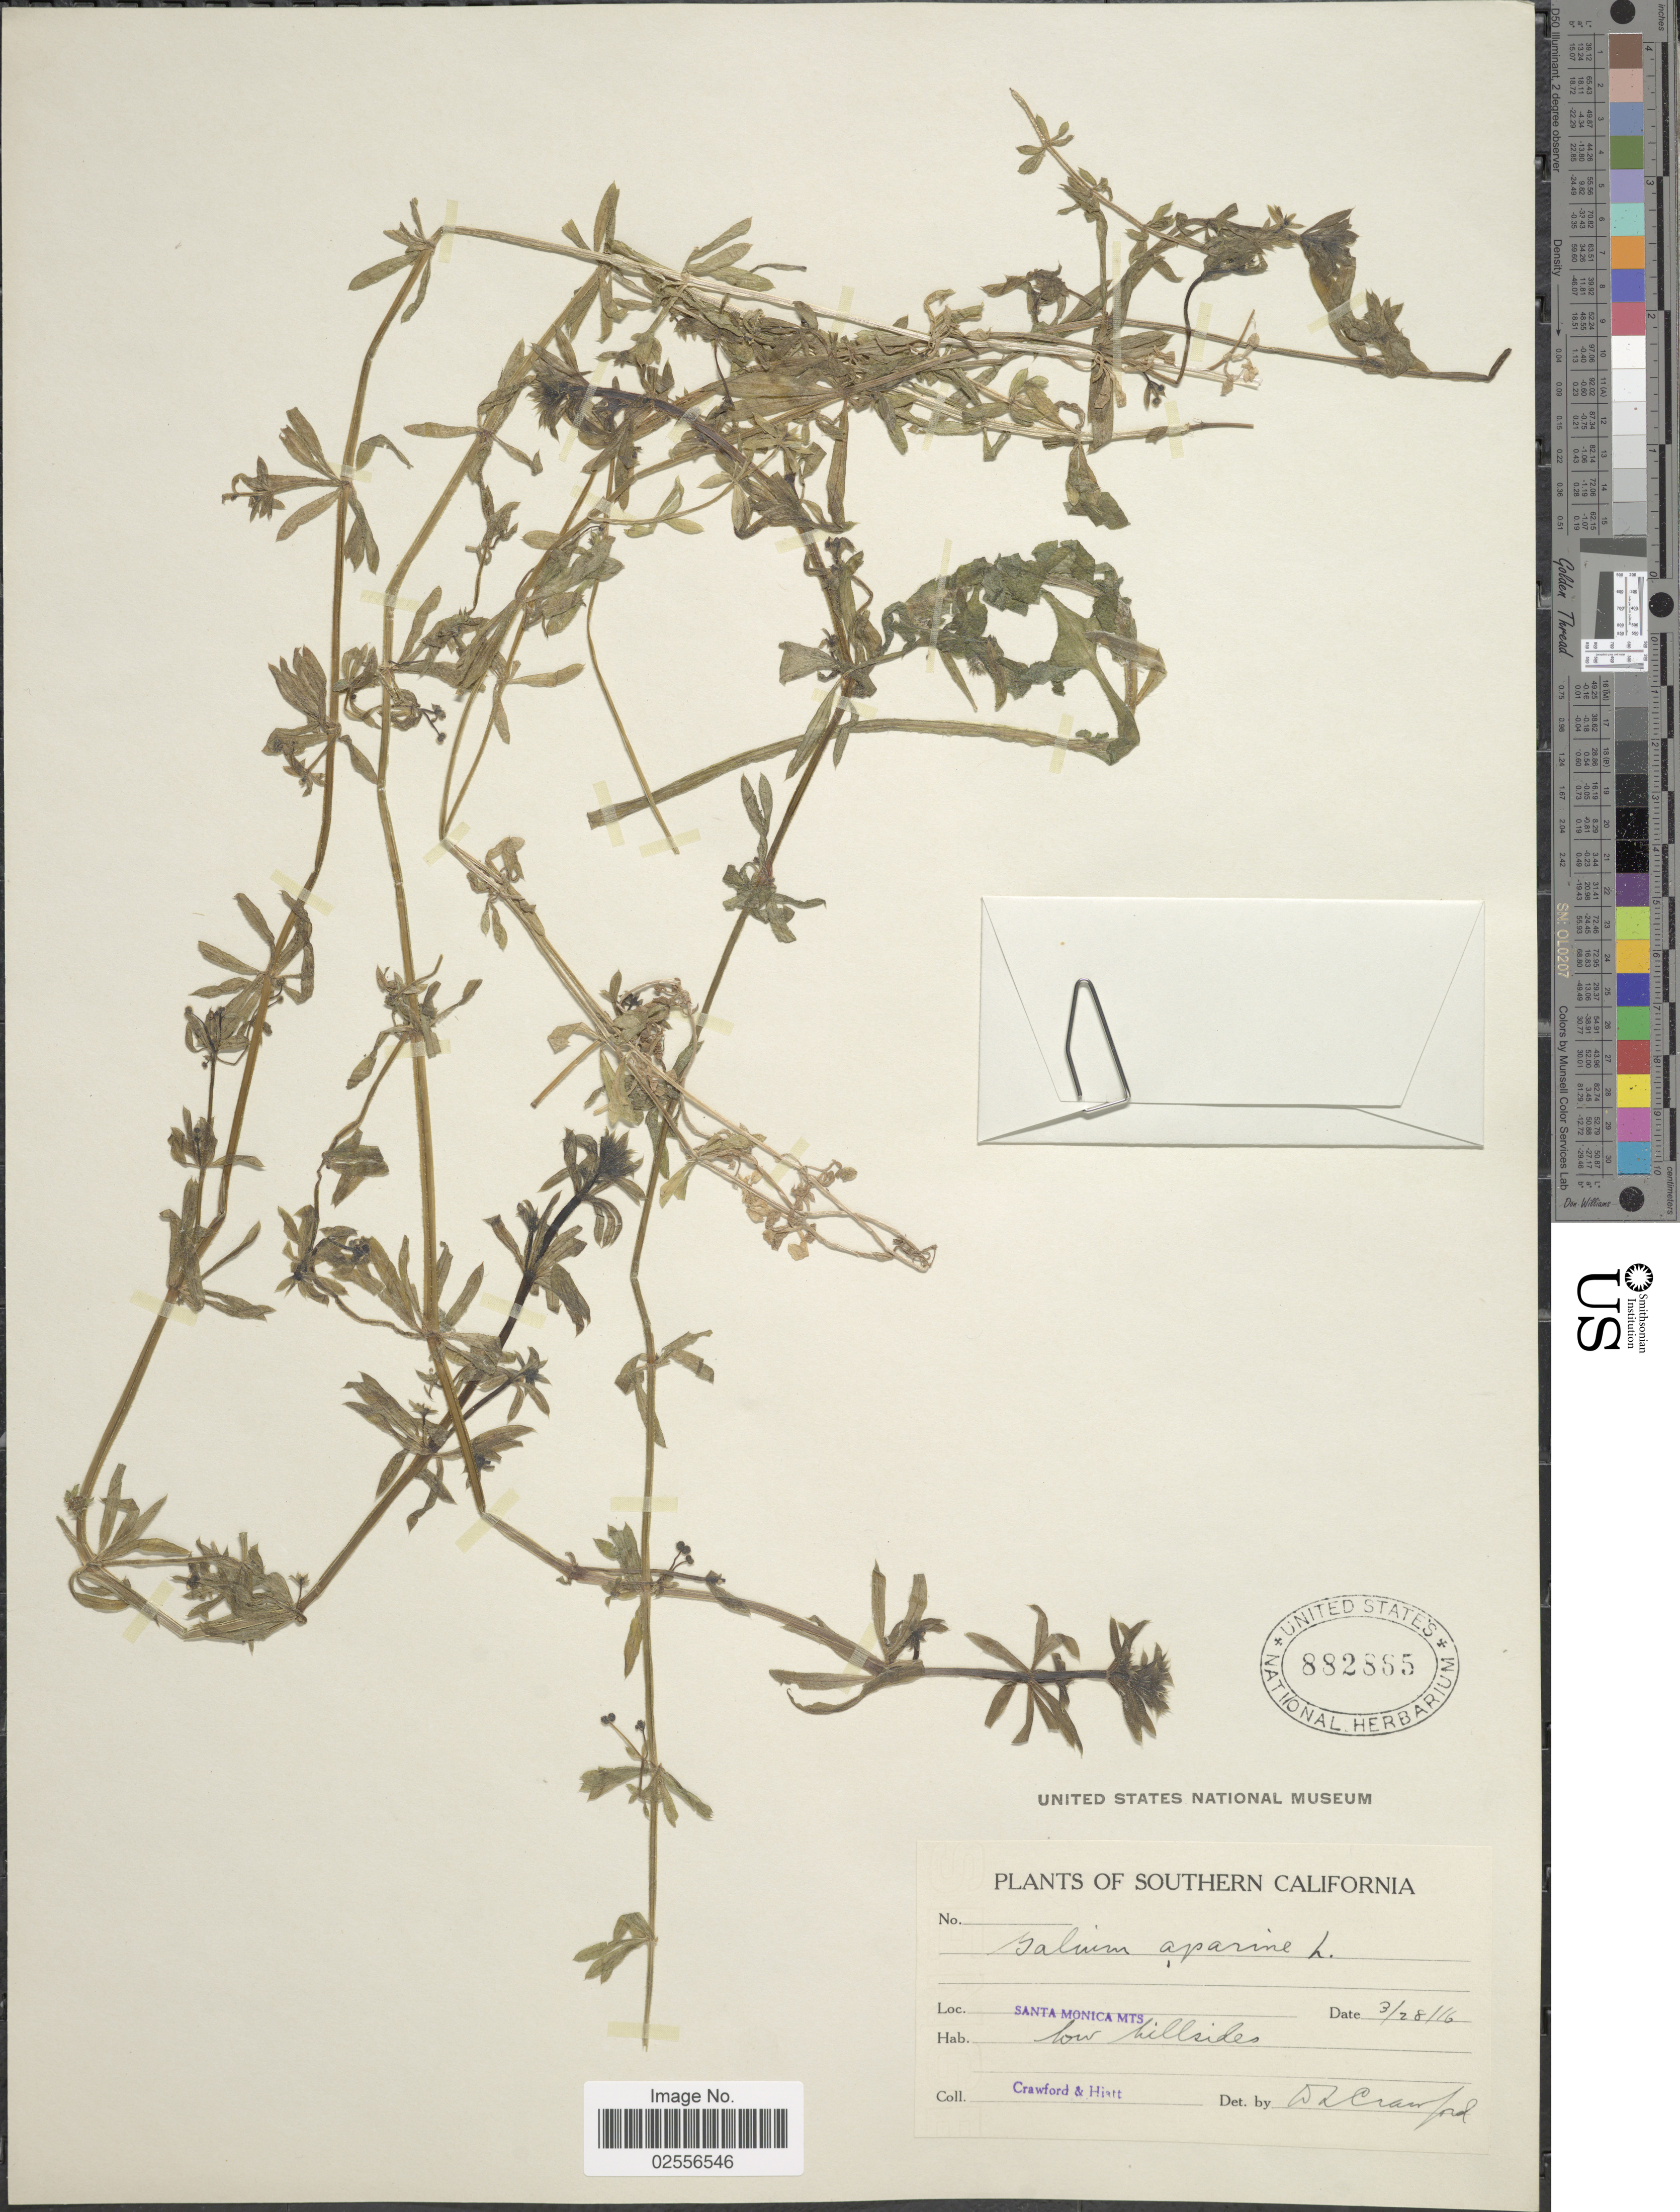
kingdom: Plantae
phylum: Tracheophyta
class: Magnoliopsida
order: Gentianales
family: Rubiaceae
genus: Galium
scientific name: Galium aparine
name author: L.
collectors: Crawford & Hiatt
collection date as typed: Transcribed d/m/y: 28/3/16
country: United States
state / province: California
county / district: Los Angeles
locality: Southern California, Santa Monica Mts, low hillsides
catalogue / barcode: US 882885